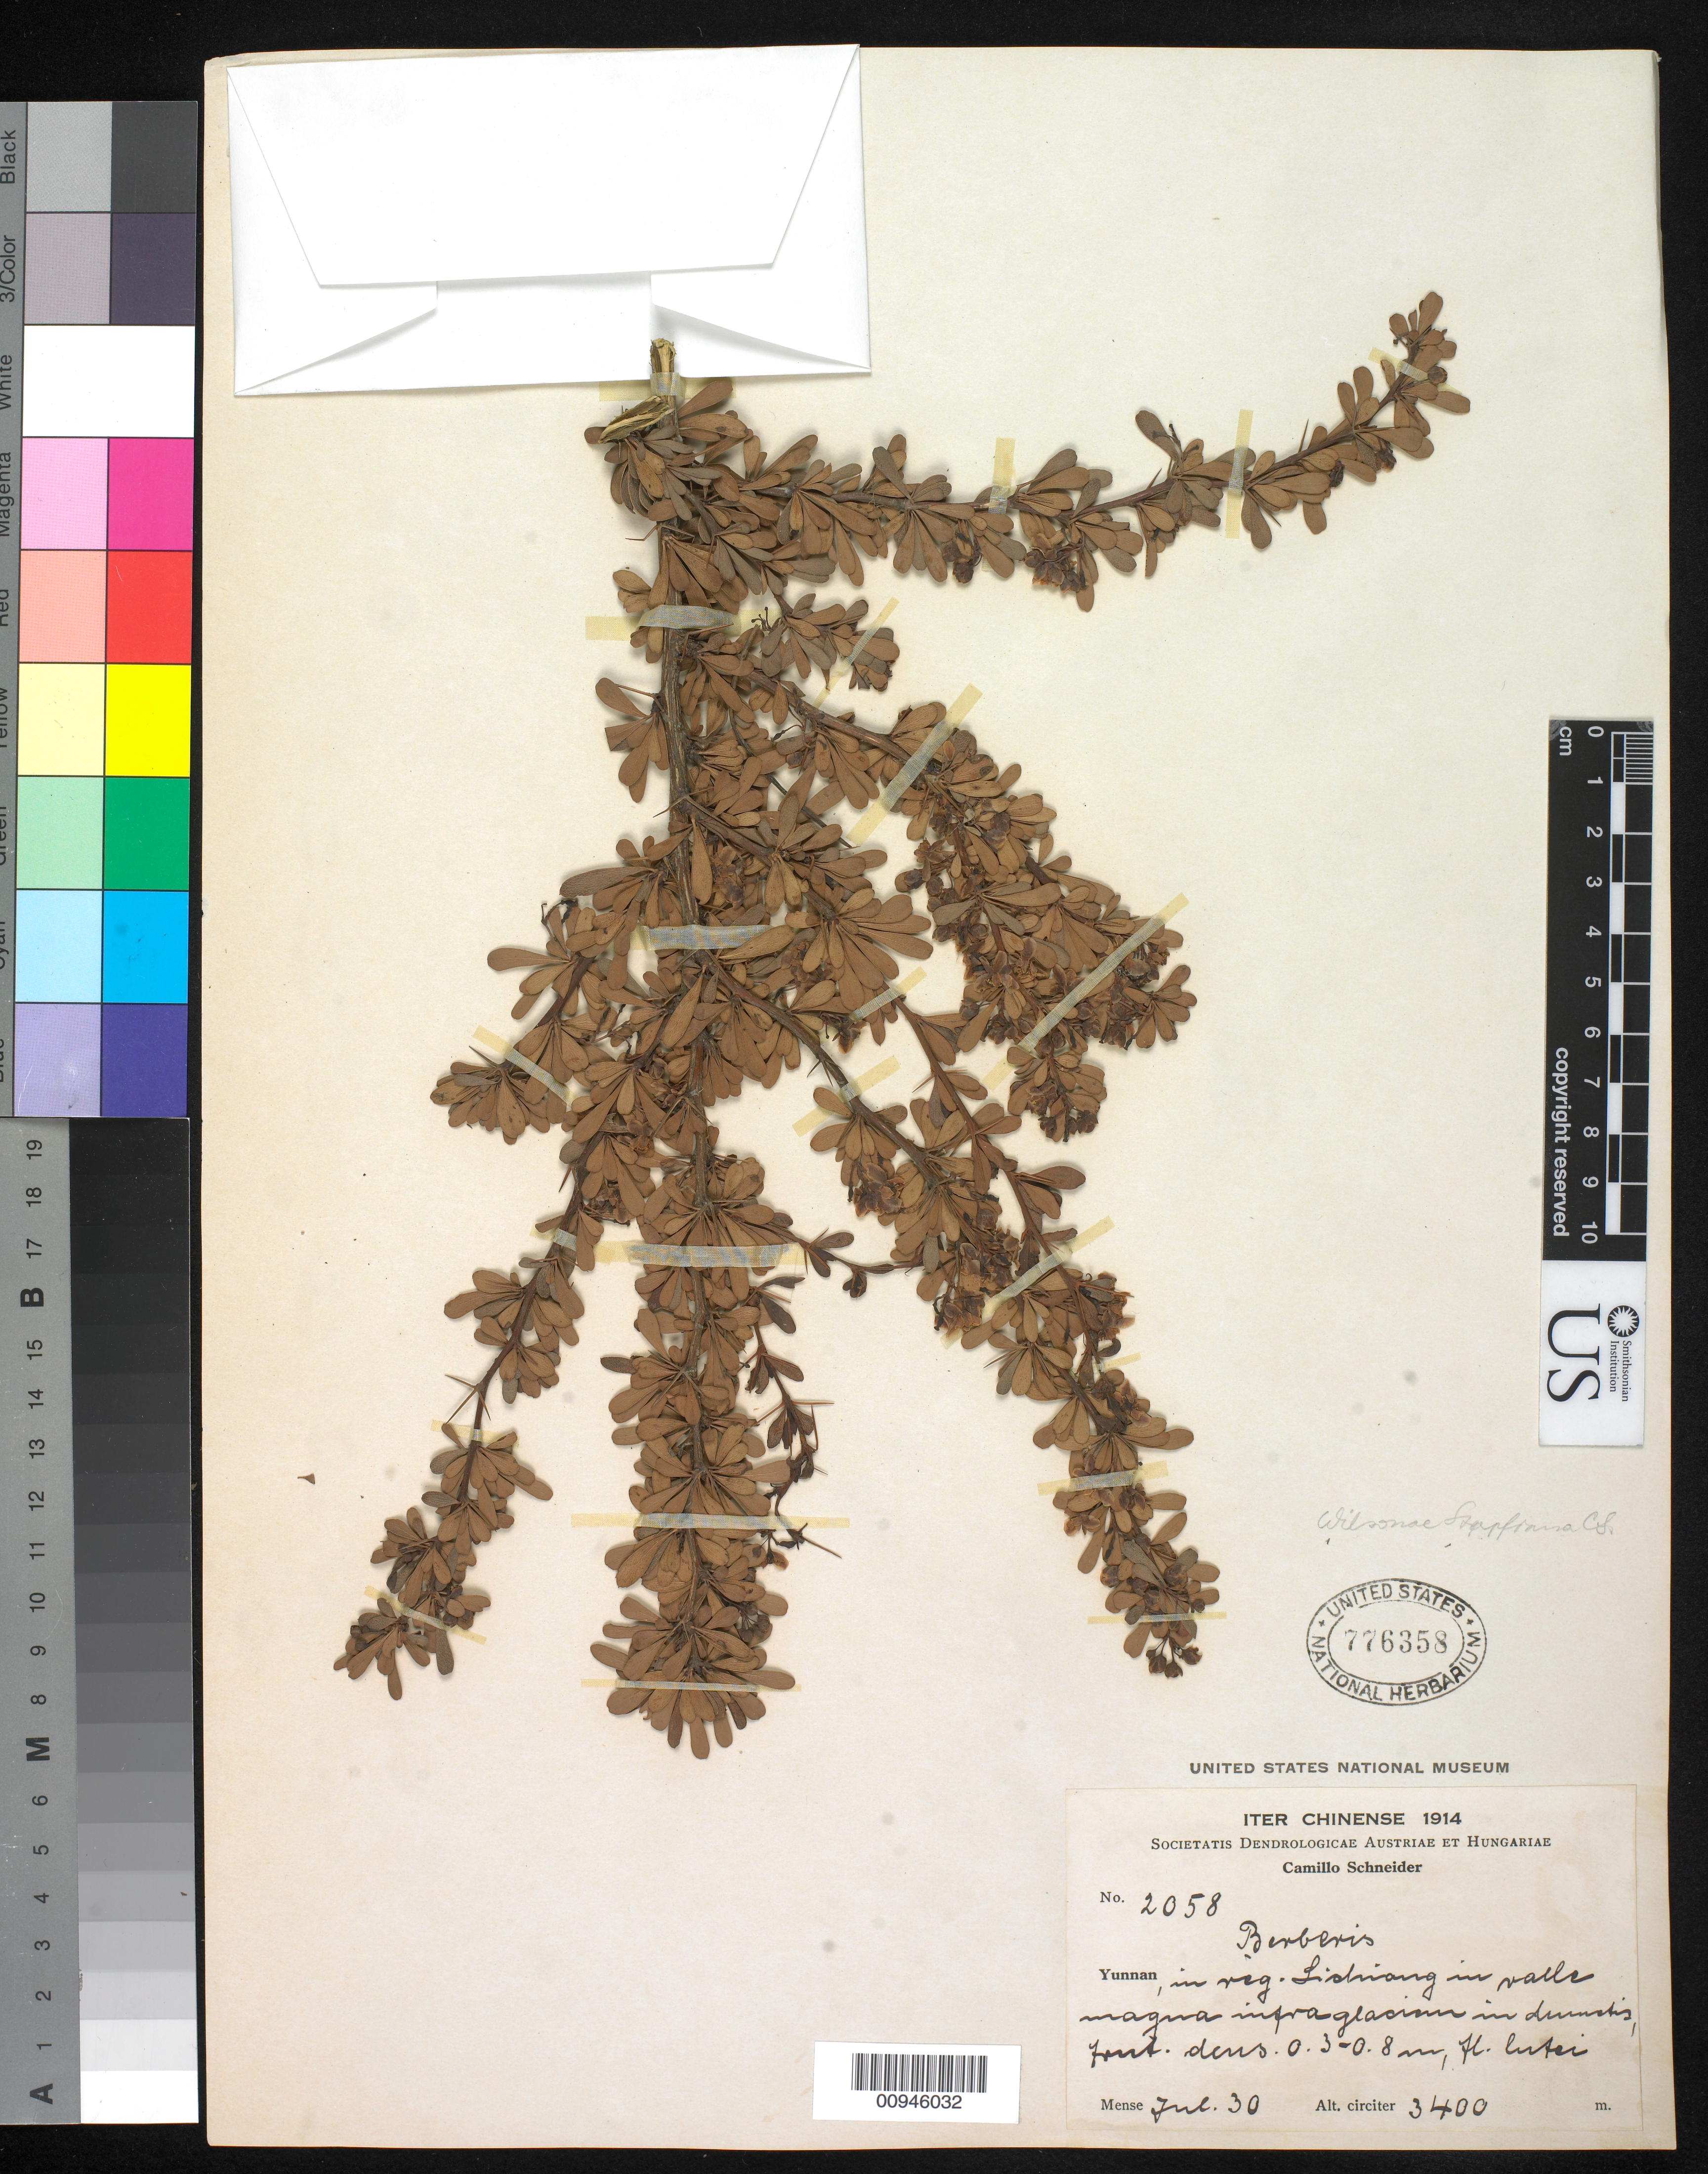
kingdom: Plantae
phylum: Tracheophyta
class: Magnoliopsida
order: Ranunculales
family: Berberidaceae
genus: Berberis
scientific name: Berberis wilsoniae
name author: Hemsl.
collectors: C. K. Schneider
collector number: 2058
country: China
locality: Lichiang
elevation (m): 3400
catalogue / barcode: US 776358